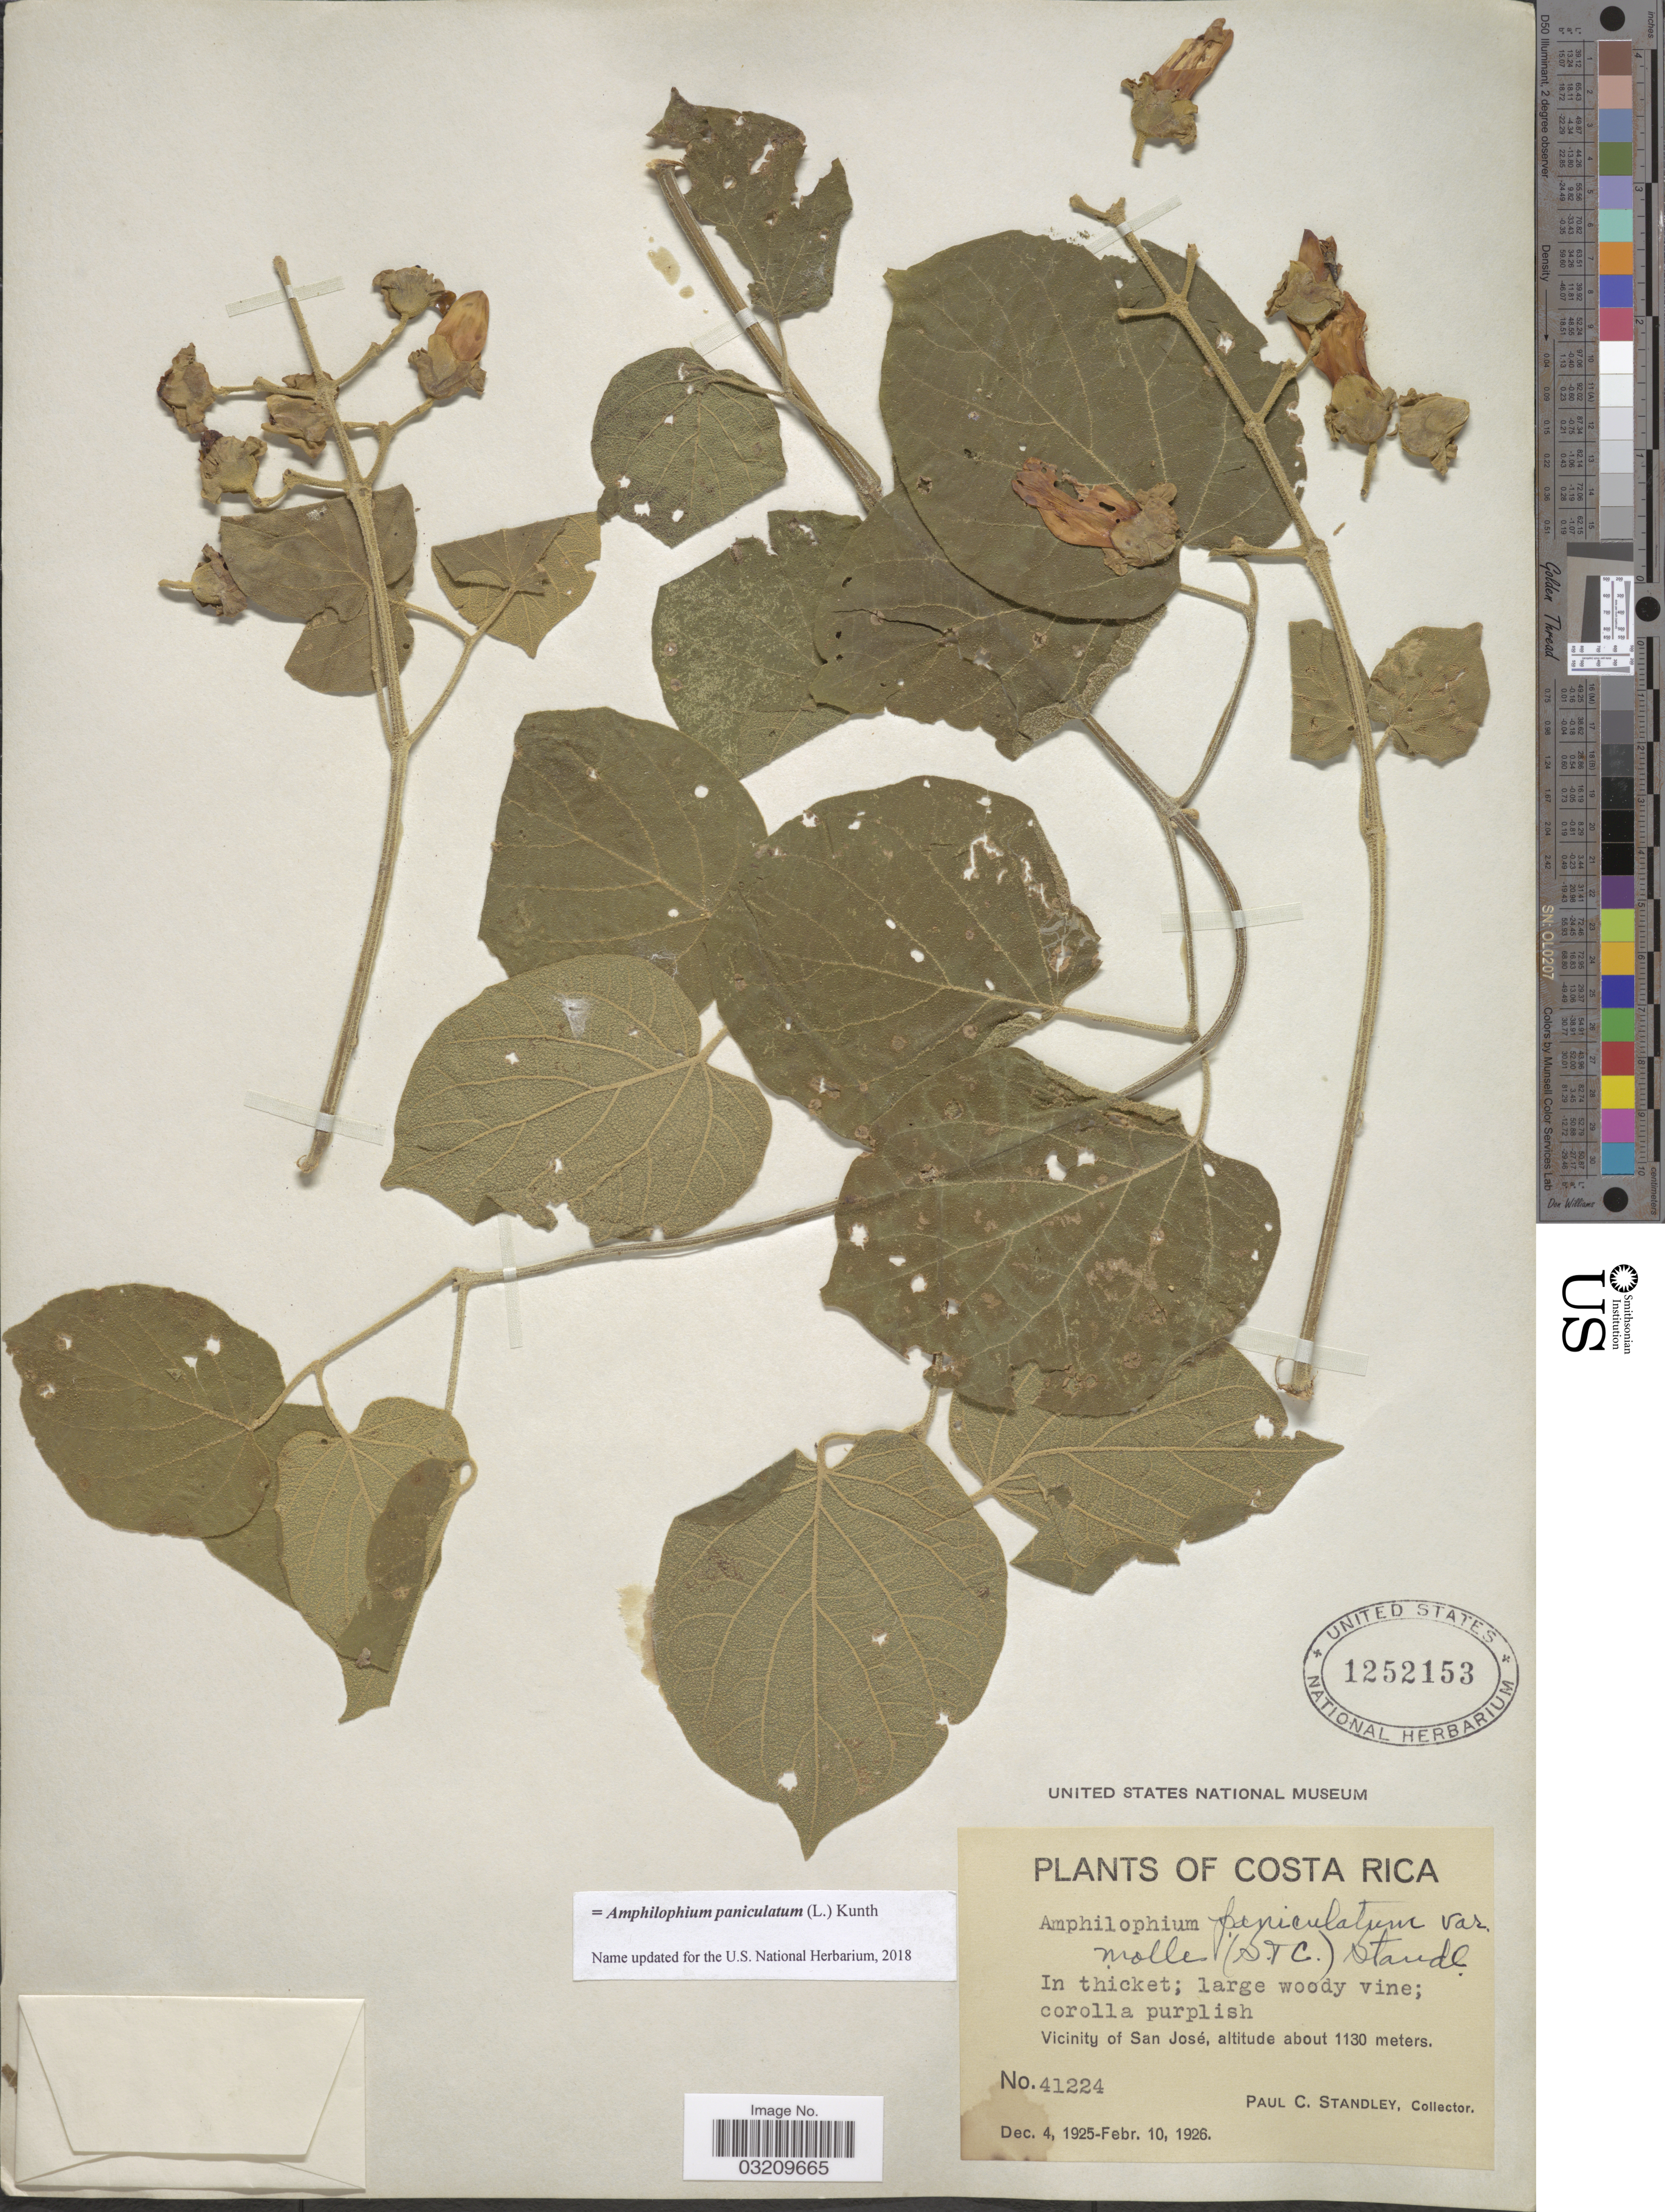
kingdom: Plantae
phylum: Tracheophyta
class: Magnoliopsida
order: Lamiales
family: Bignoniaceae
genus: Amphilophium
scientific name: Amphilophium paniculatum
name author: (L.) Kunth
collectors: P. C. Standley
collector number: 41224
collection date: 1925-12-04/1926-02-10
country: Costa Rica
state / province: San José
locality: Vicinity of San José.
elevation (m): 1130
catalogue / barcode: US 1252153